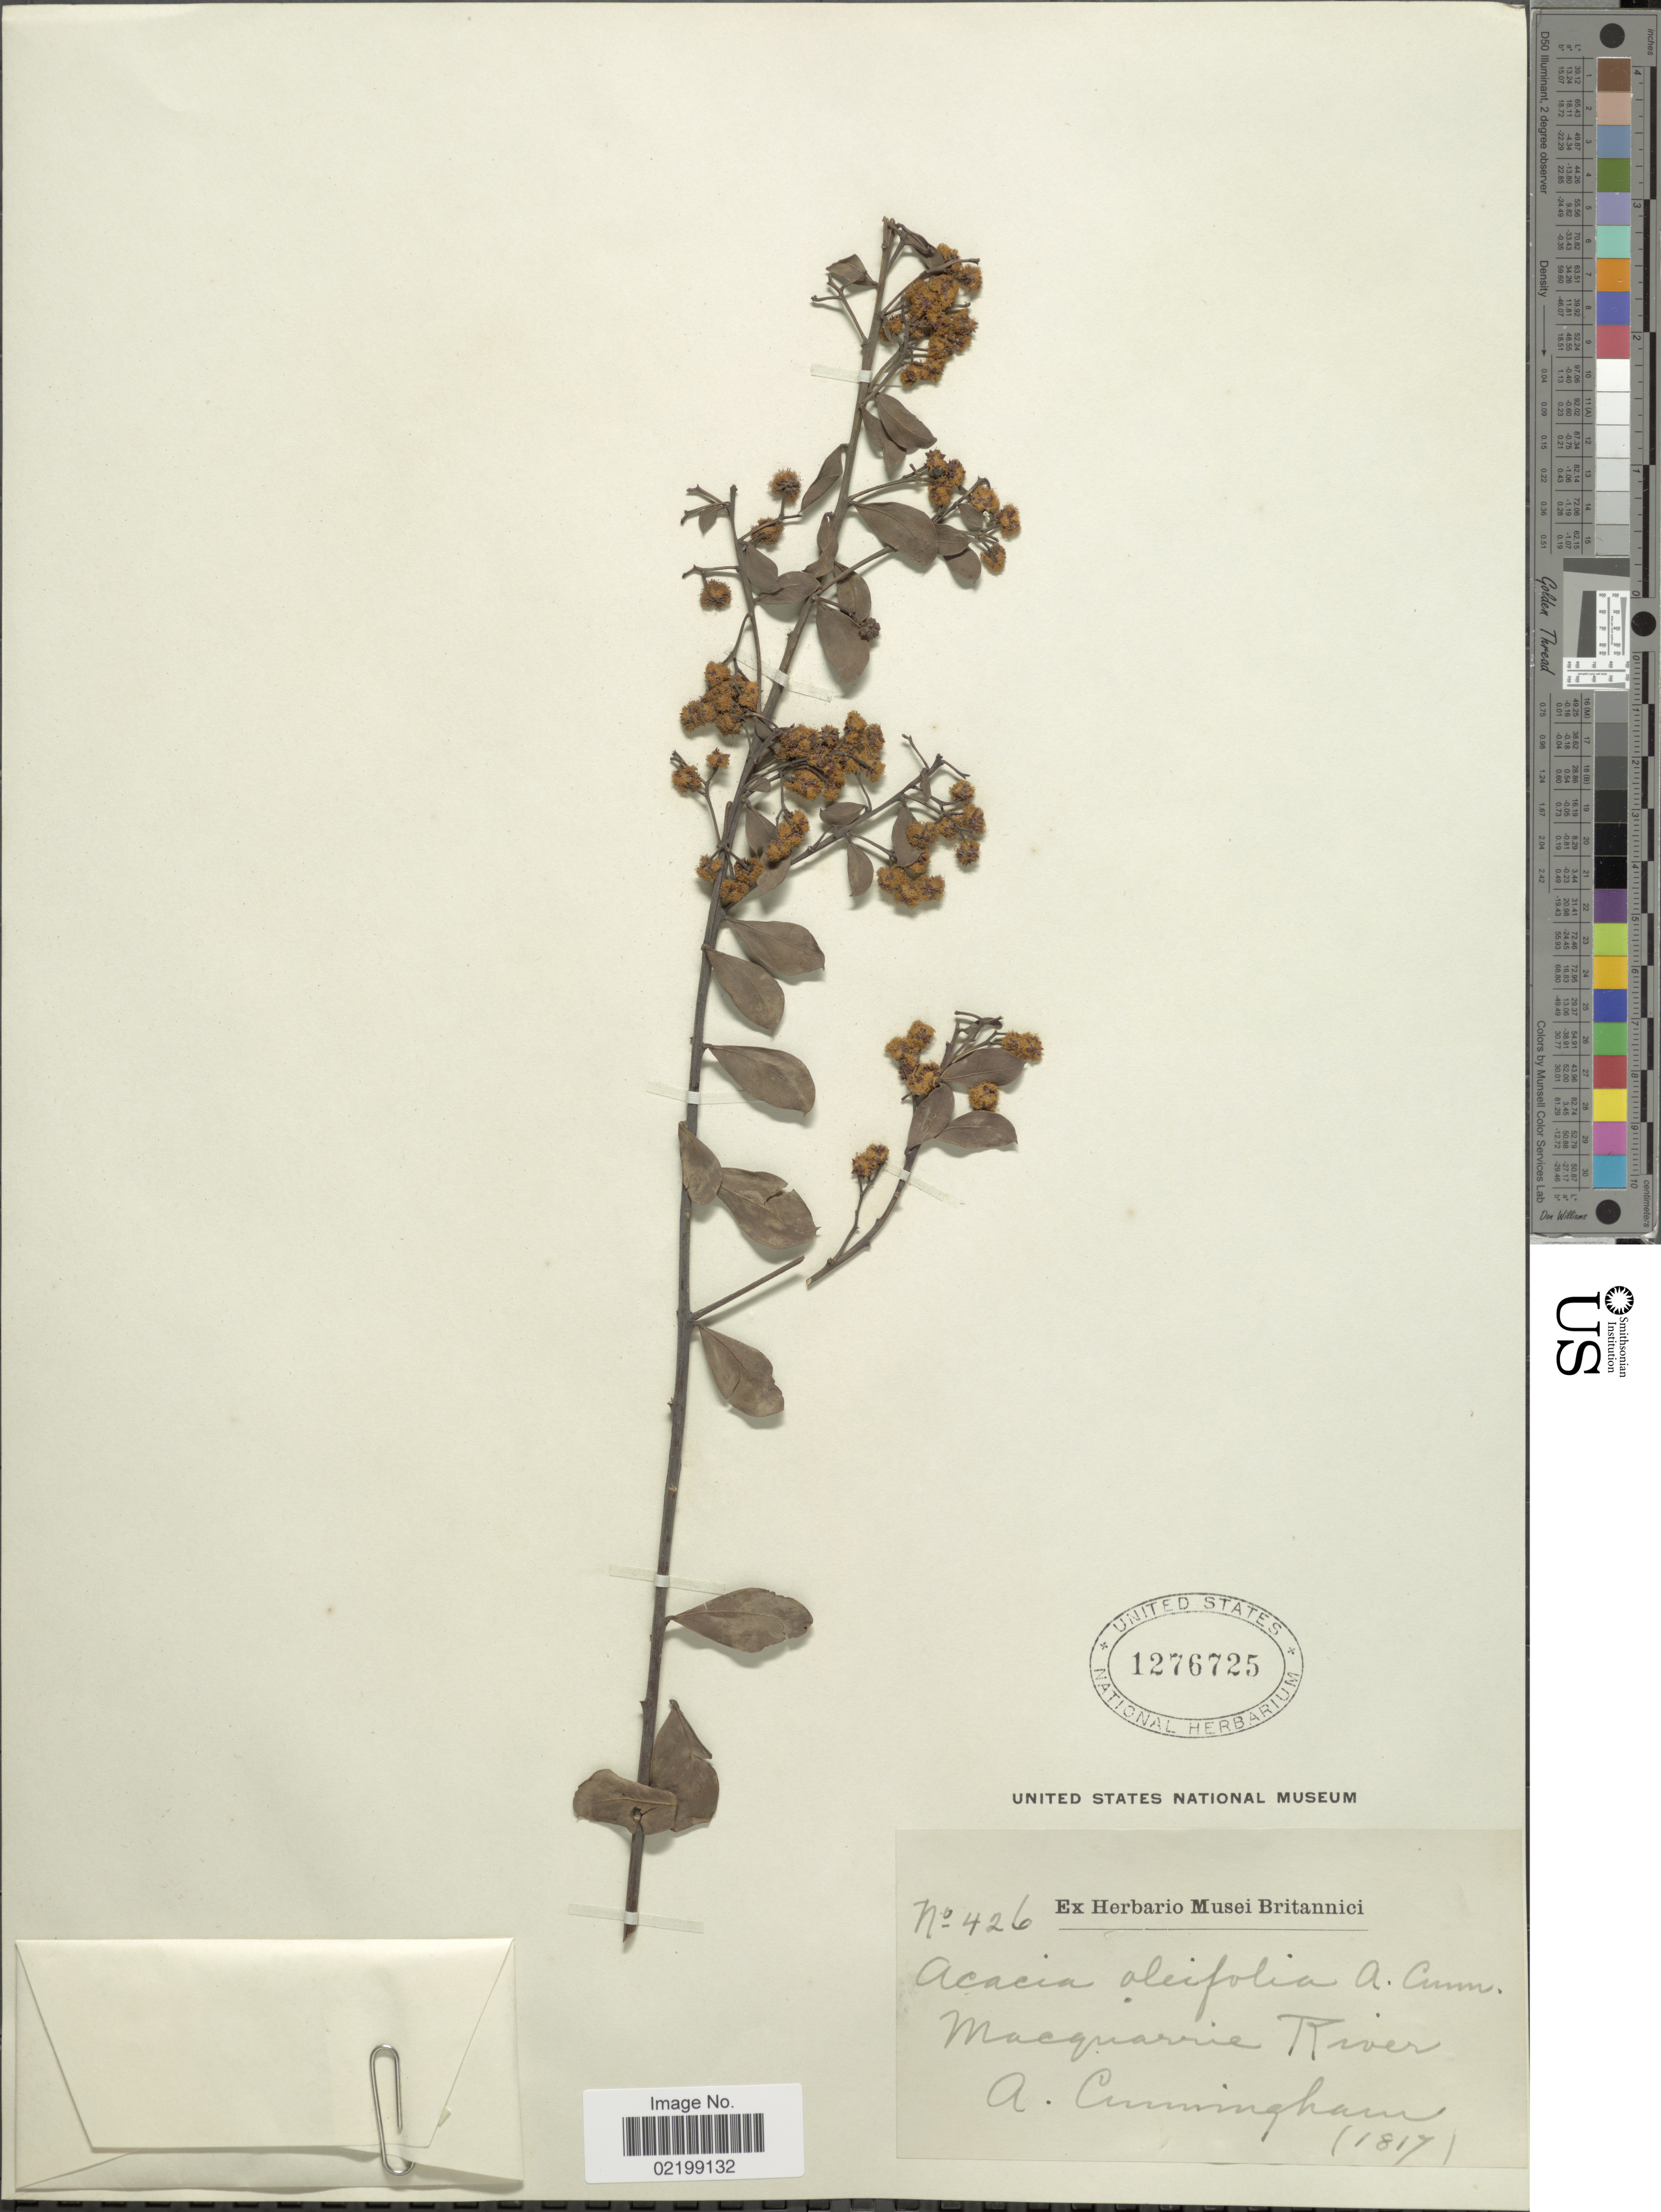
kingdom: Plantae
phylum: Tracheophyta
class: Magnoliopsida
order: Fabales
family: Fabaceae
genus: Acacia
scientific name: Acacia oleifolia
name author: G. Don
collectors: A. Cunningham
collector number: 426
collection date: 1817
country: Australia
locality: Macquarrie River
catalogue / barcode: US 1276725